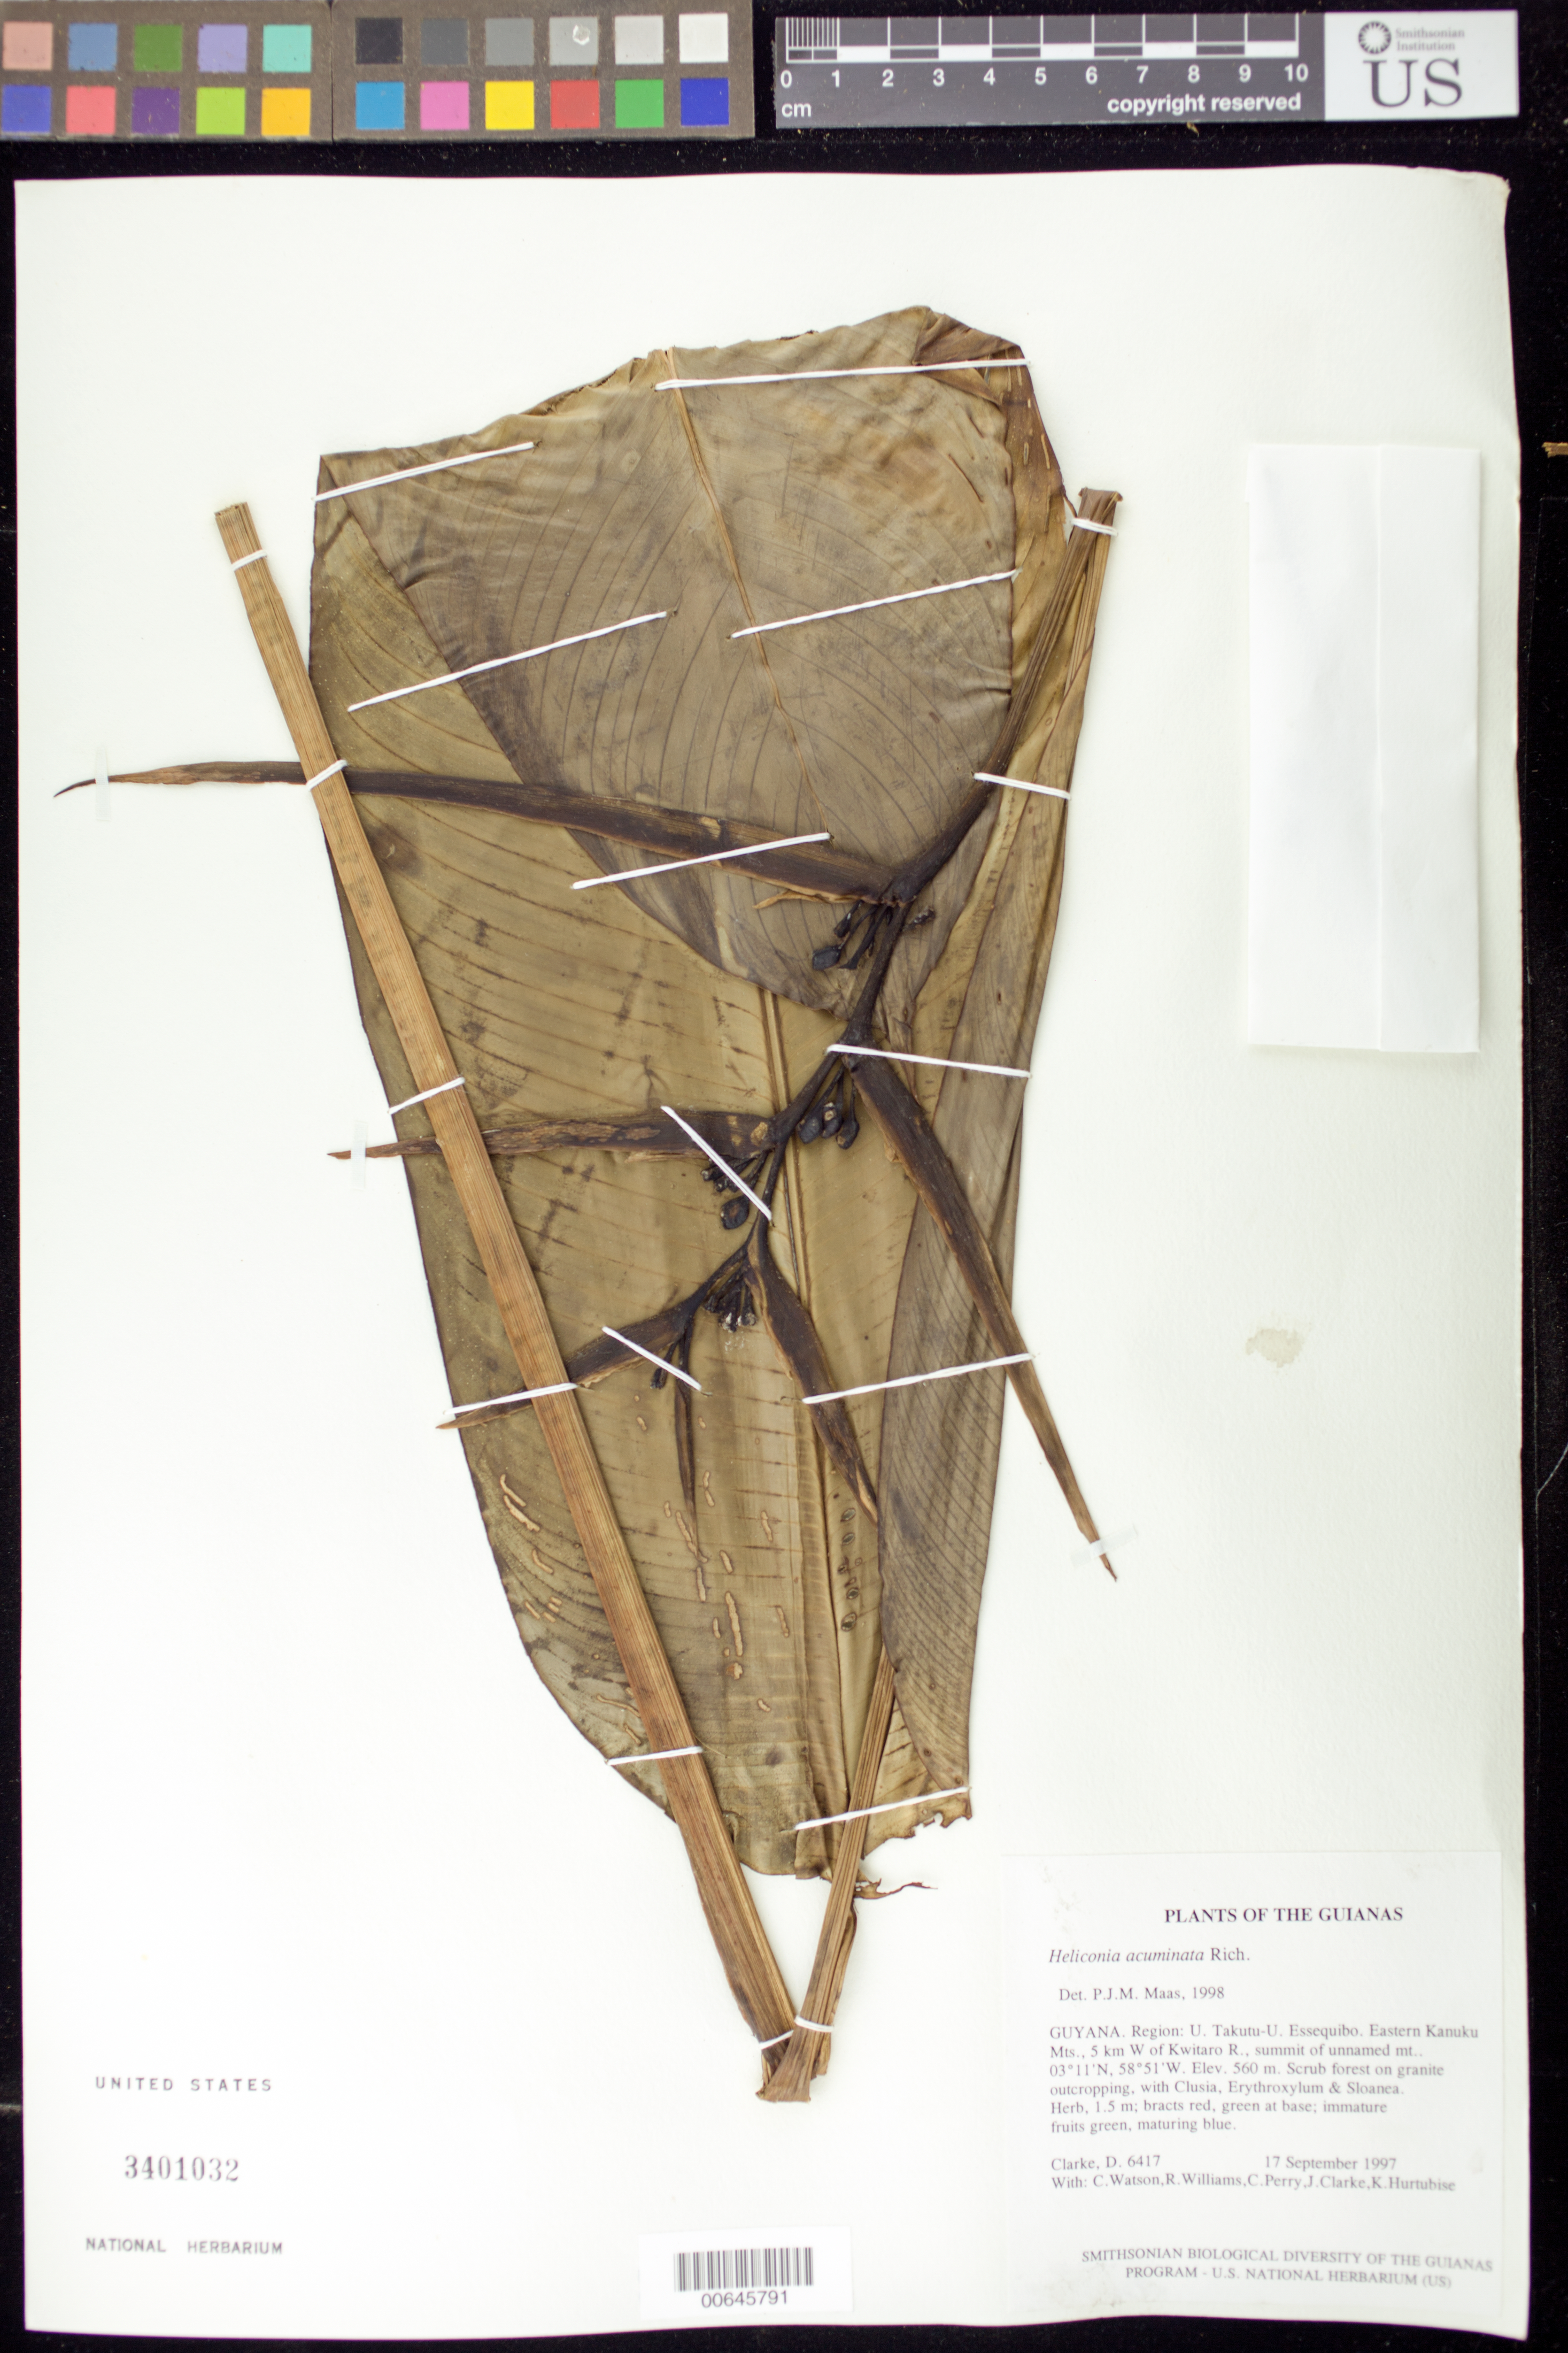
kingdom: Plantae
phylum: Tracheophyta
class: Liliopsida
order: Zingiberales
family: Heliconiaceae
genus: Heliconia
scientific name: Heliconia acuminata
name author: A. Rich.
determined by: Maas, Paul J. M.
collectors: H. D. Clarke, C. Watson, R. Williams, C. Perry, J. Clarke & K. Hurtubise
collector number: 6417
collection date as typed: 17 September 1997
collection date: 1997-09-17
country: Guyana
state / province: U. Takutu-U. Essequibo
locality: Eastern Kanuku Mts., 5 km W of Kwitaro R., summit of unnamed mt.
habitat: Scrub forest on granite outcropping, with Clusia, Erythroxylum & Sloanea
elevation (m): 560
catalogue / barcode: US 3401032